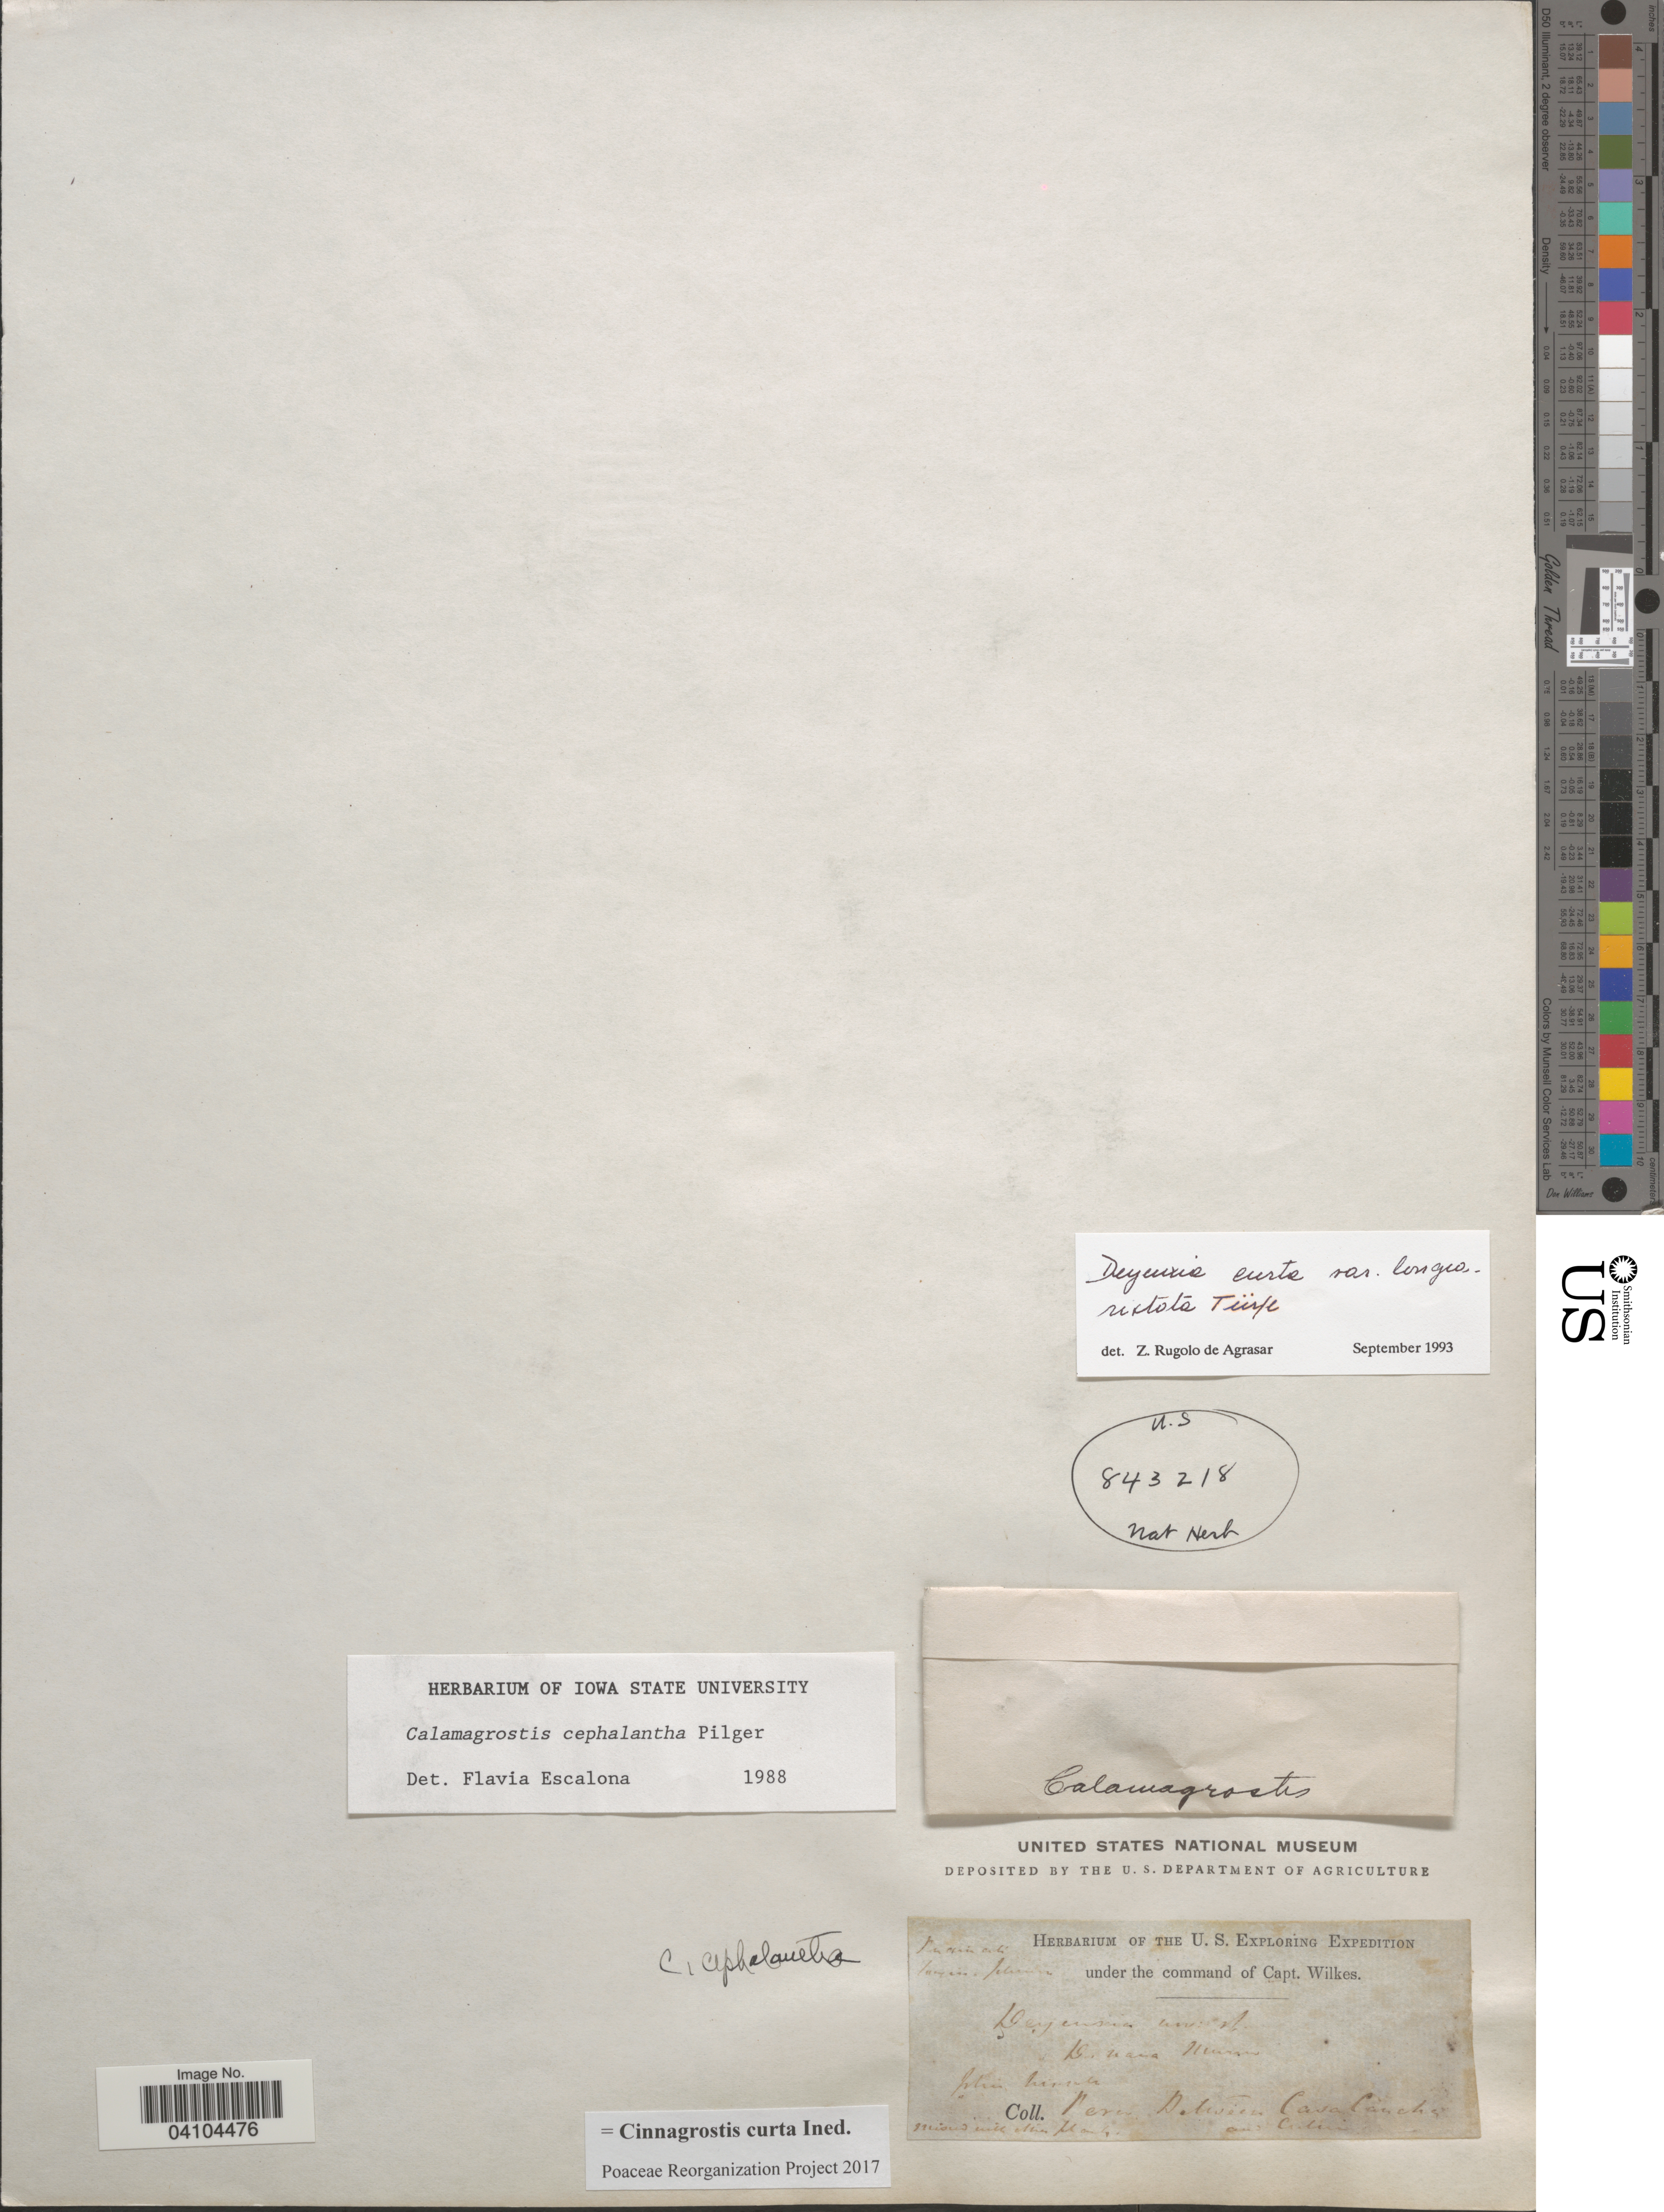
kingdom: Plantae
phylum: Tracheophyta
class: Liliopsida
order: Poales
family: Poaceae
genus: Cinnagrostis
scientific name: Cinnagrostis curta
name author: (Wedd.) P.M. Peterson et al.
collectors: Ex herb. of the U. S. Exploring Expedition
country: Peru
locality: Between Casa Cancha and Cutin.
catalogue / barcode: US 843218